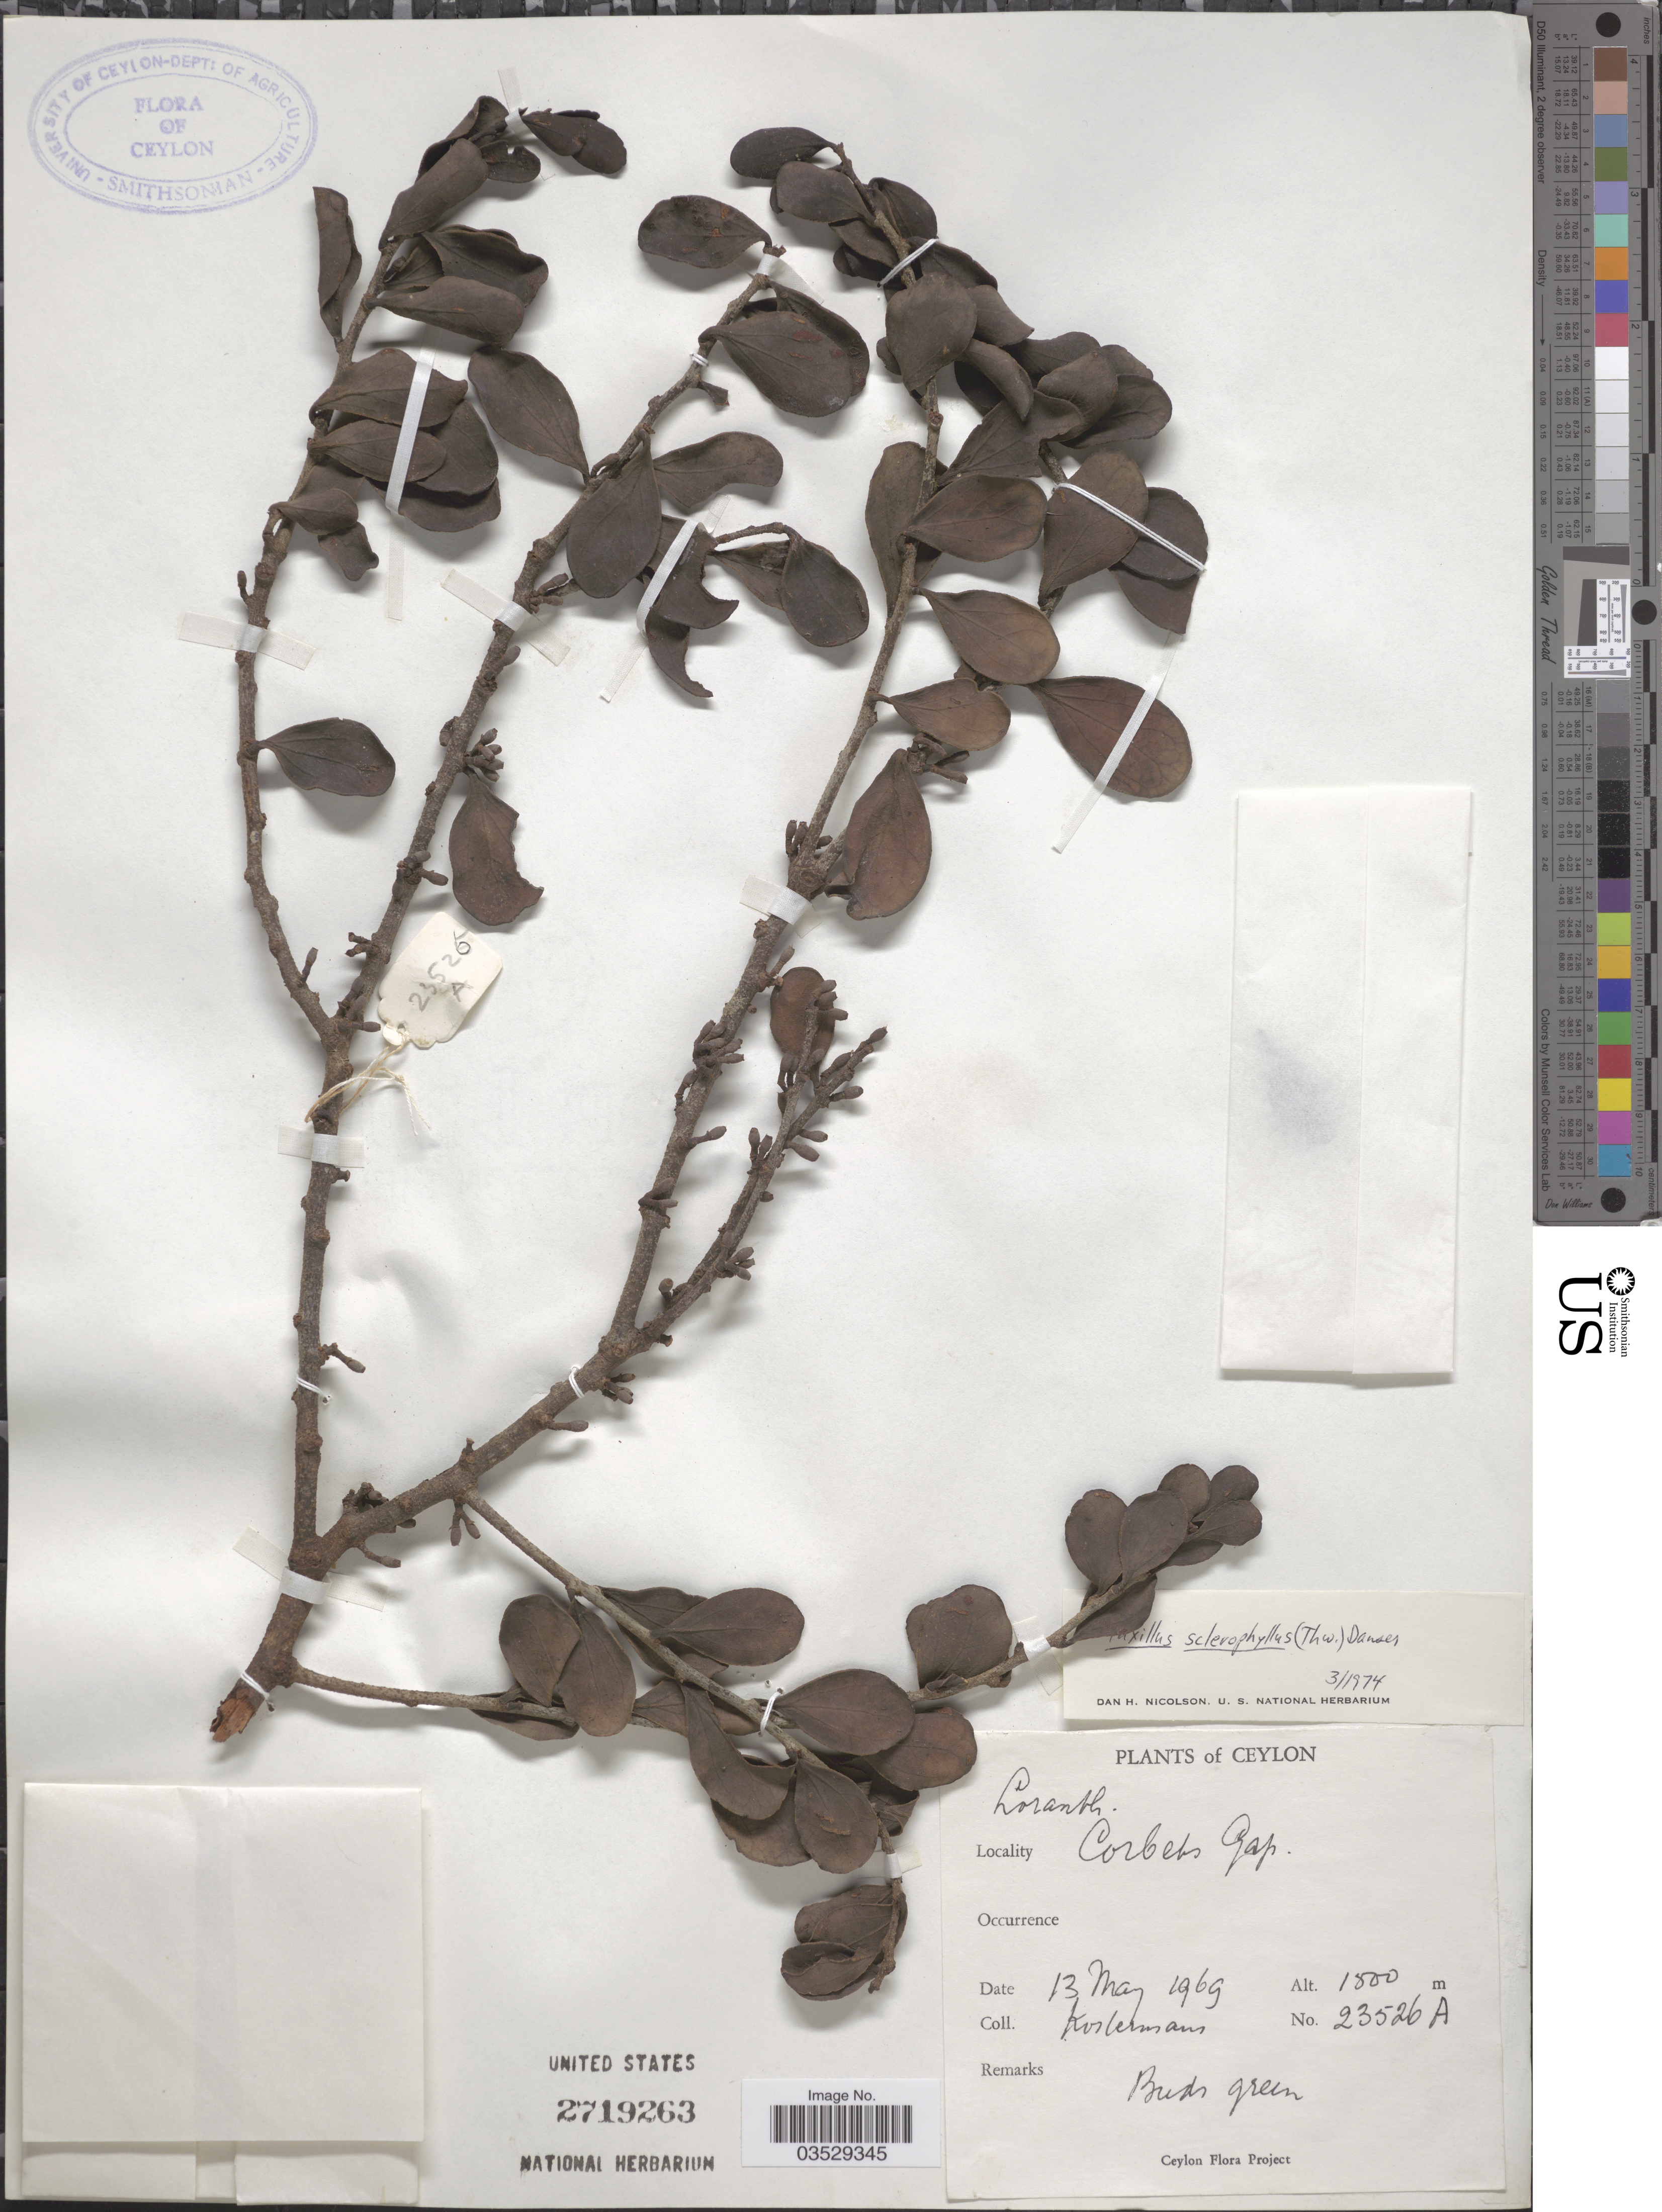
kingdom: Plantae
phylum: Tracheophyta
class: Magnoliopsida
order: Santalales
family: Loranthaceae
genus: Taxillus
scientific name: Taxillus sclerophyllus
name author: Danser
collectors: Kostermans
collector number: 23526A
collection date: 1969-05-13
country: Sri Lanka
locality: Ceylon. Corbets Gap.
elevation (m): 1800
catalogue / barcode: US 2719263